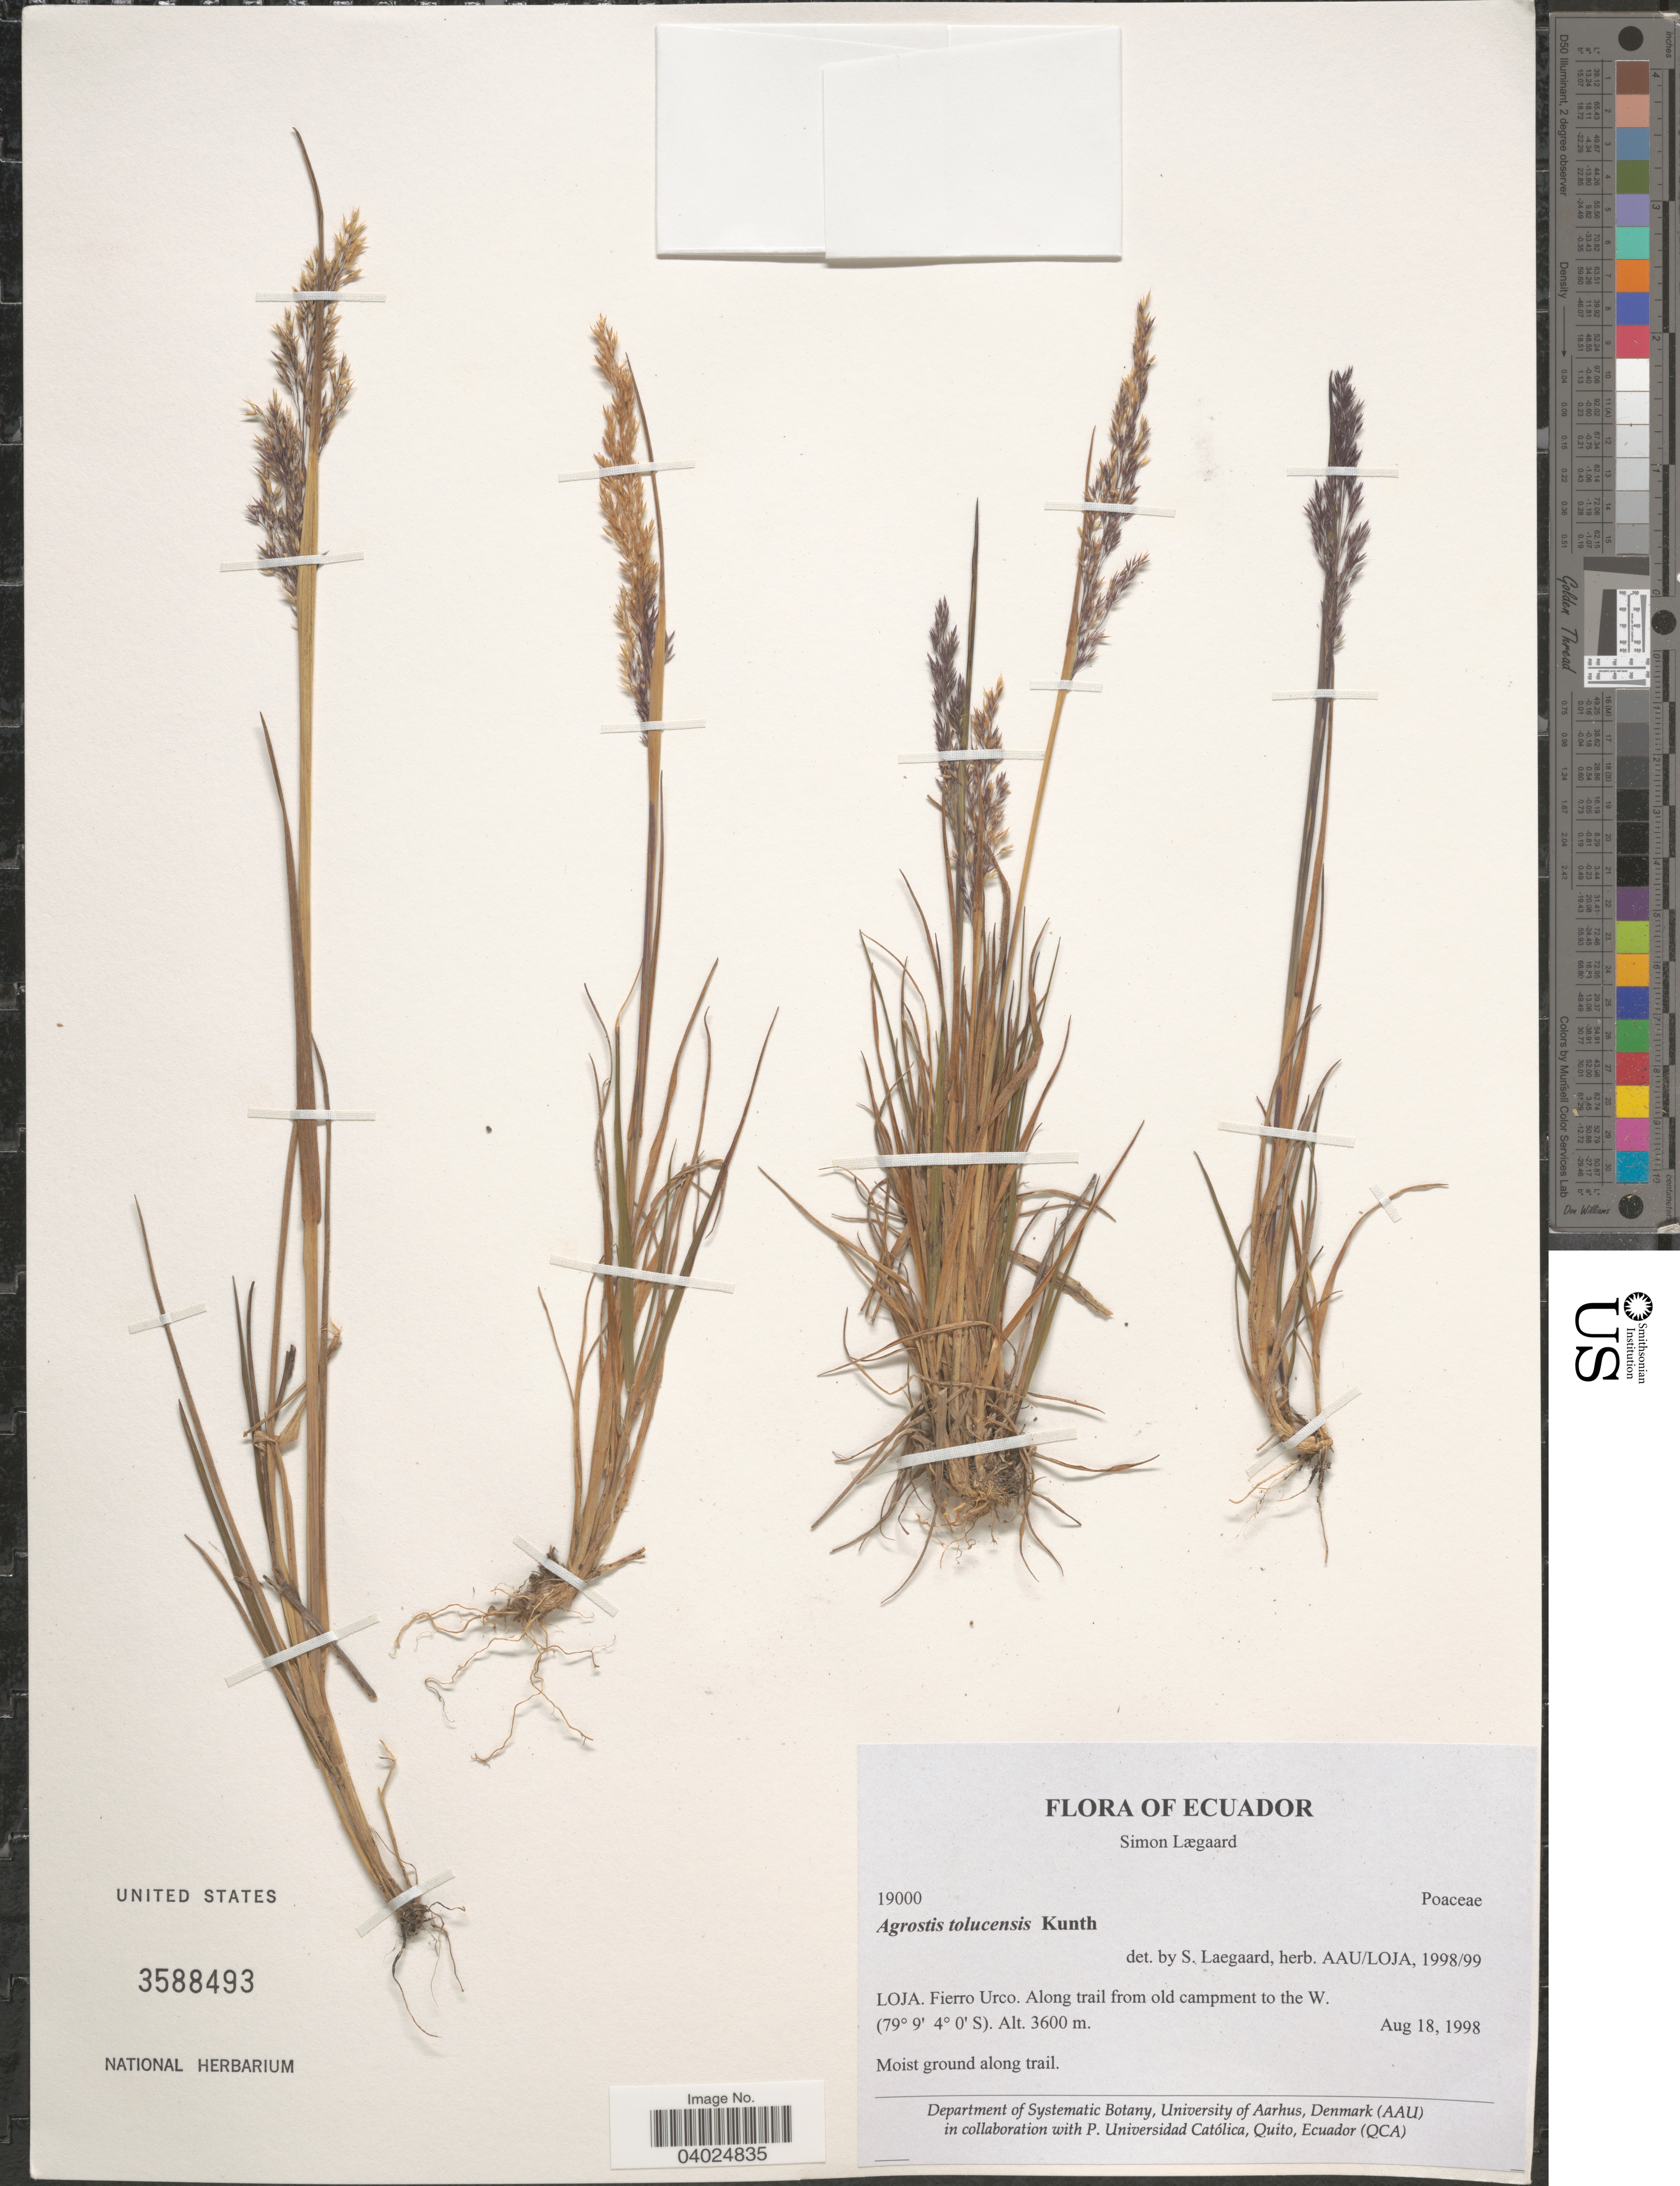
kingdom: Plantae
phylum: Tracheophyta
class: Liliopsida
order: Poales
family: Poaceae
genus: Agrostis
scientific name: Agrostis tolucensis Kunth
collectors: S. Lægaard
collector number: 19000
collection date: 1998-08-18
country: Ecuador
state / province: Loja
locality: Fierro Urco. Along trail from old campment to the W. Along trail.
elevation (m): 3600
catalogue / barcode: US 3588493